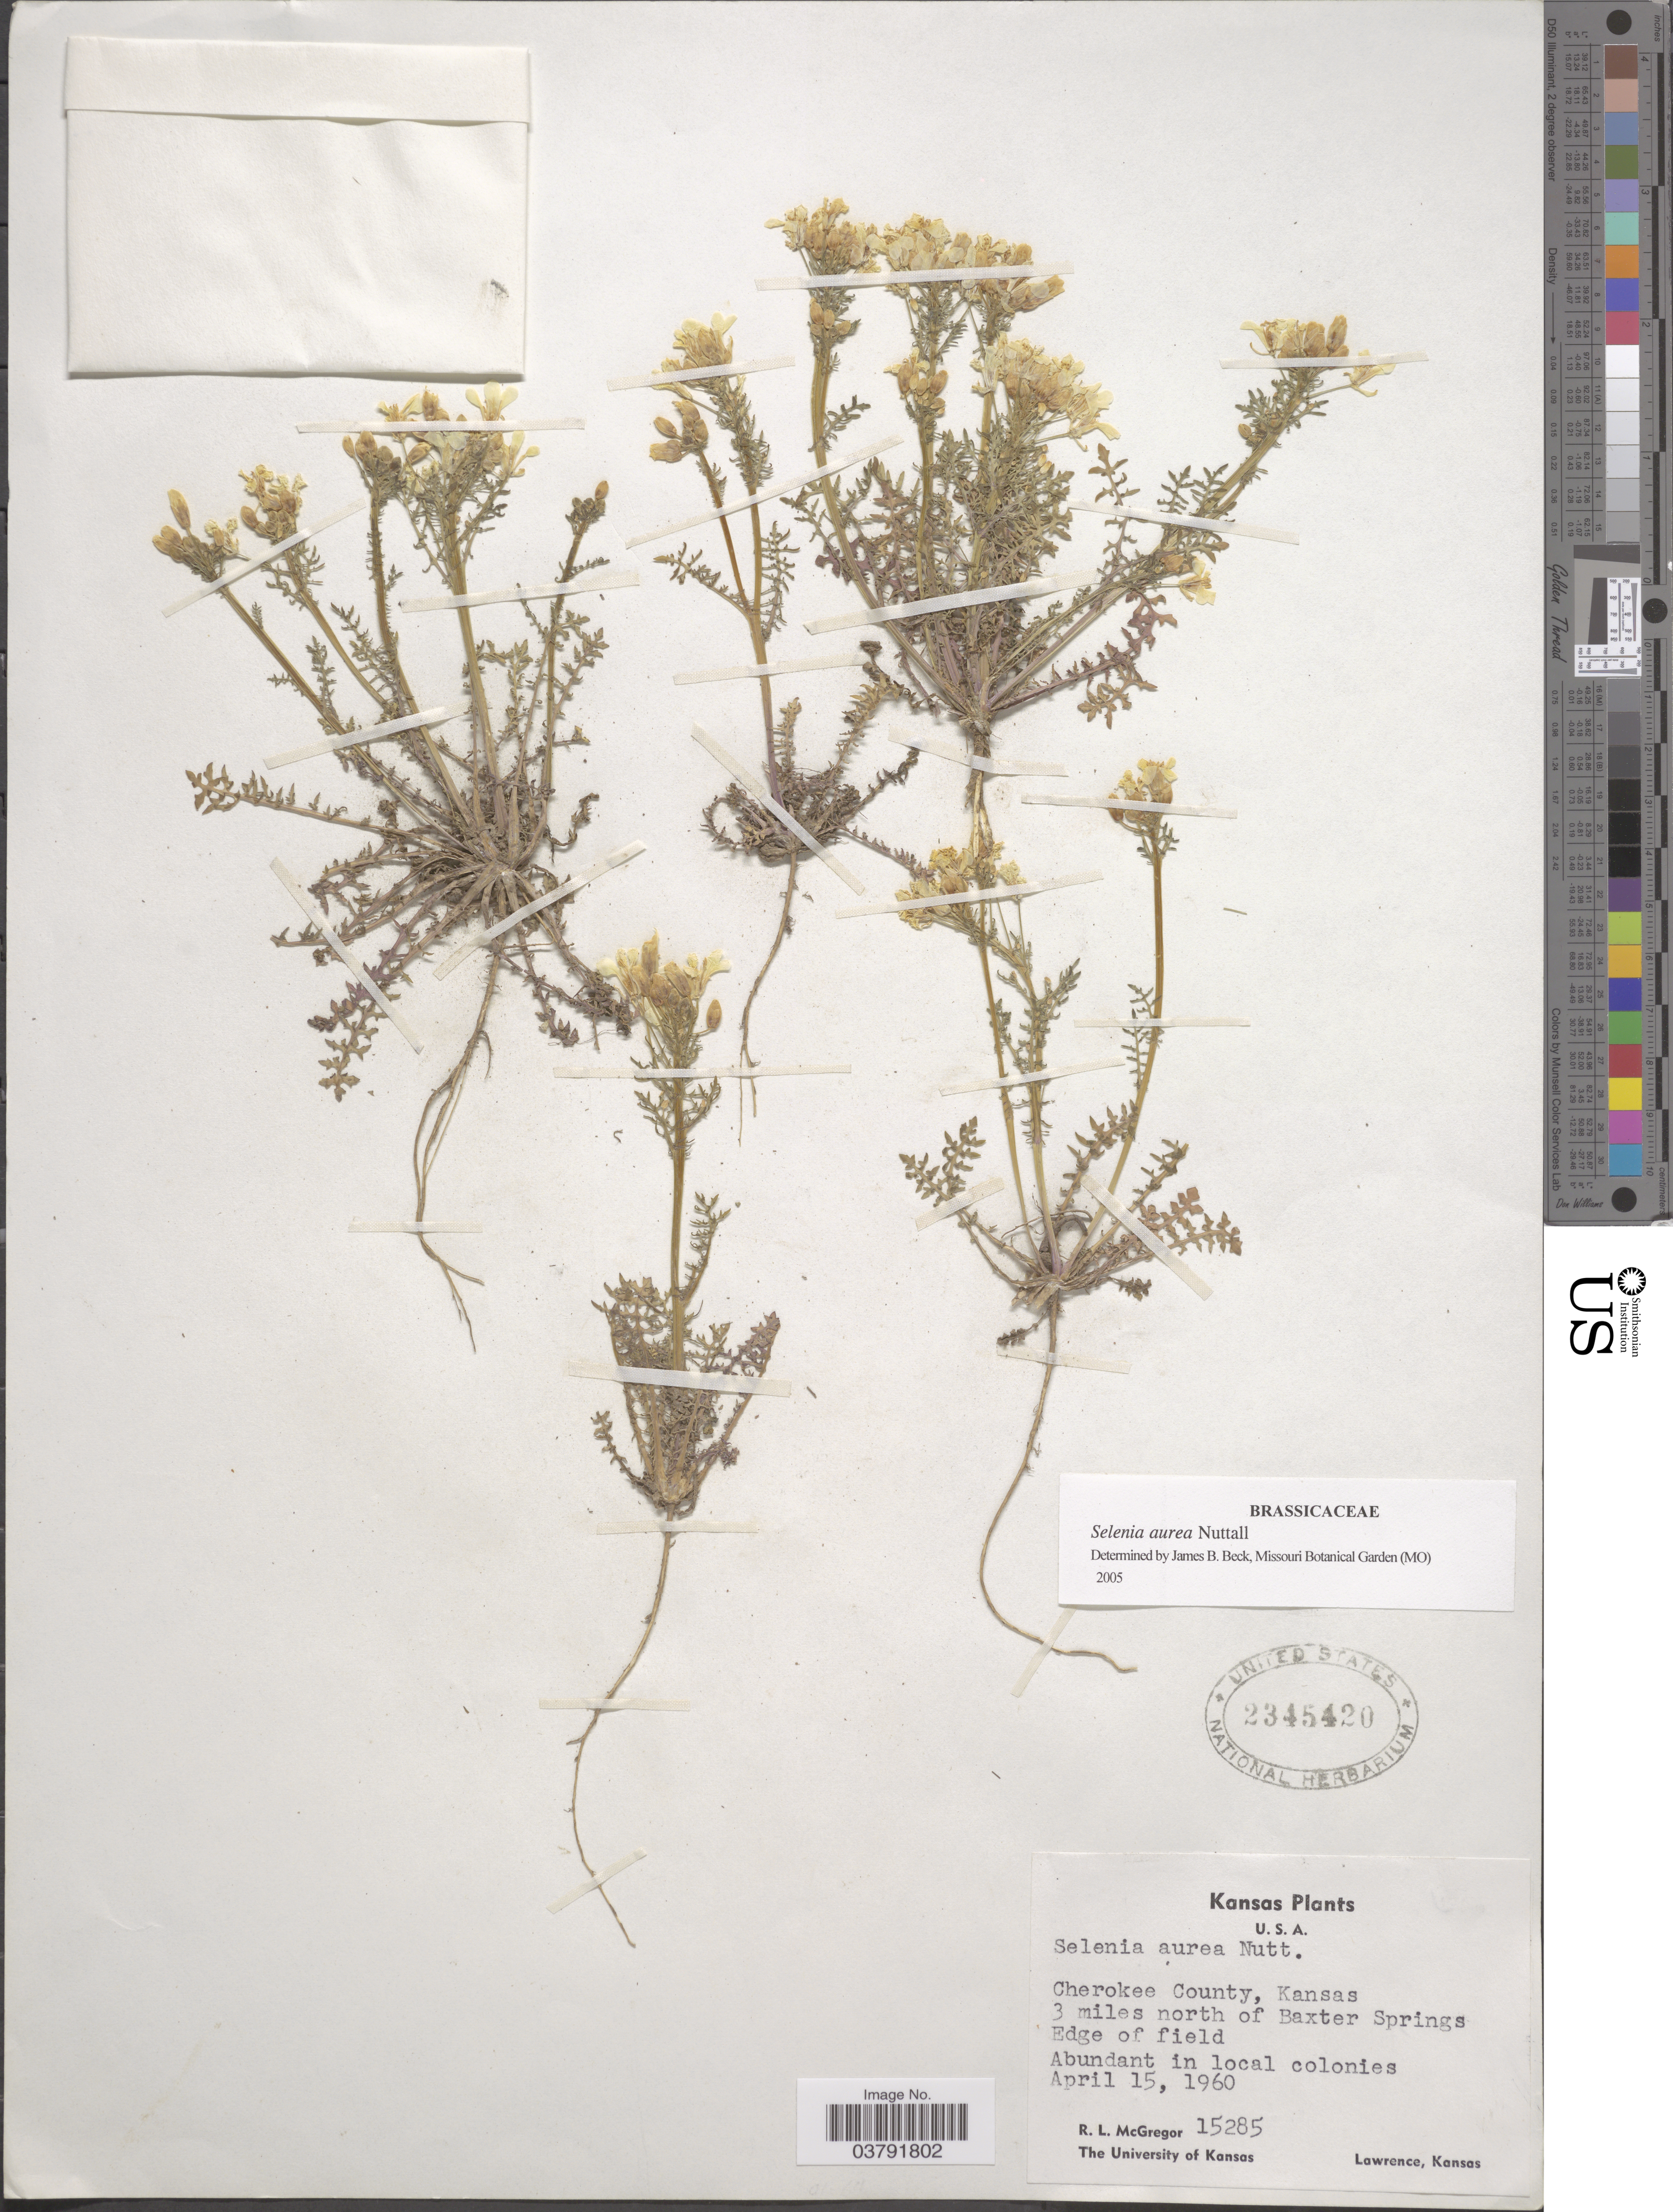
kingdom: Plantae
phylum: Tracheophyta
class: Magnoliopsida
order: Brassicales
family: Brassicaceae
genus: Selenia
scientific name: Selenia aurea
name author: Nutt.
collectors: R. McGregor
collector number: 15285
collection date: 1960-04-15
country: United States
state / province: Kansas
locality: Cherokee County. 3 miles north of Baxter Springs. Edge of field.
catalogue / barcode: US 2345420